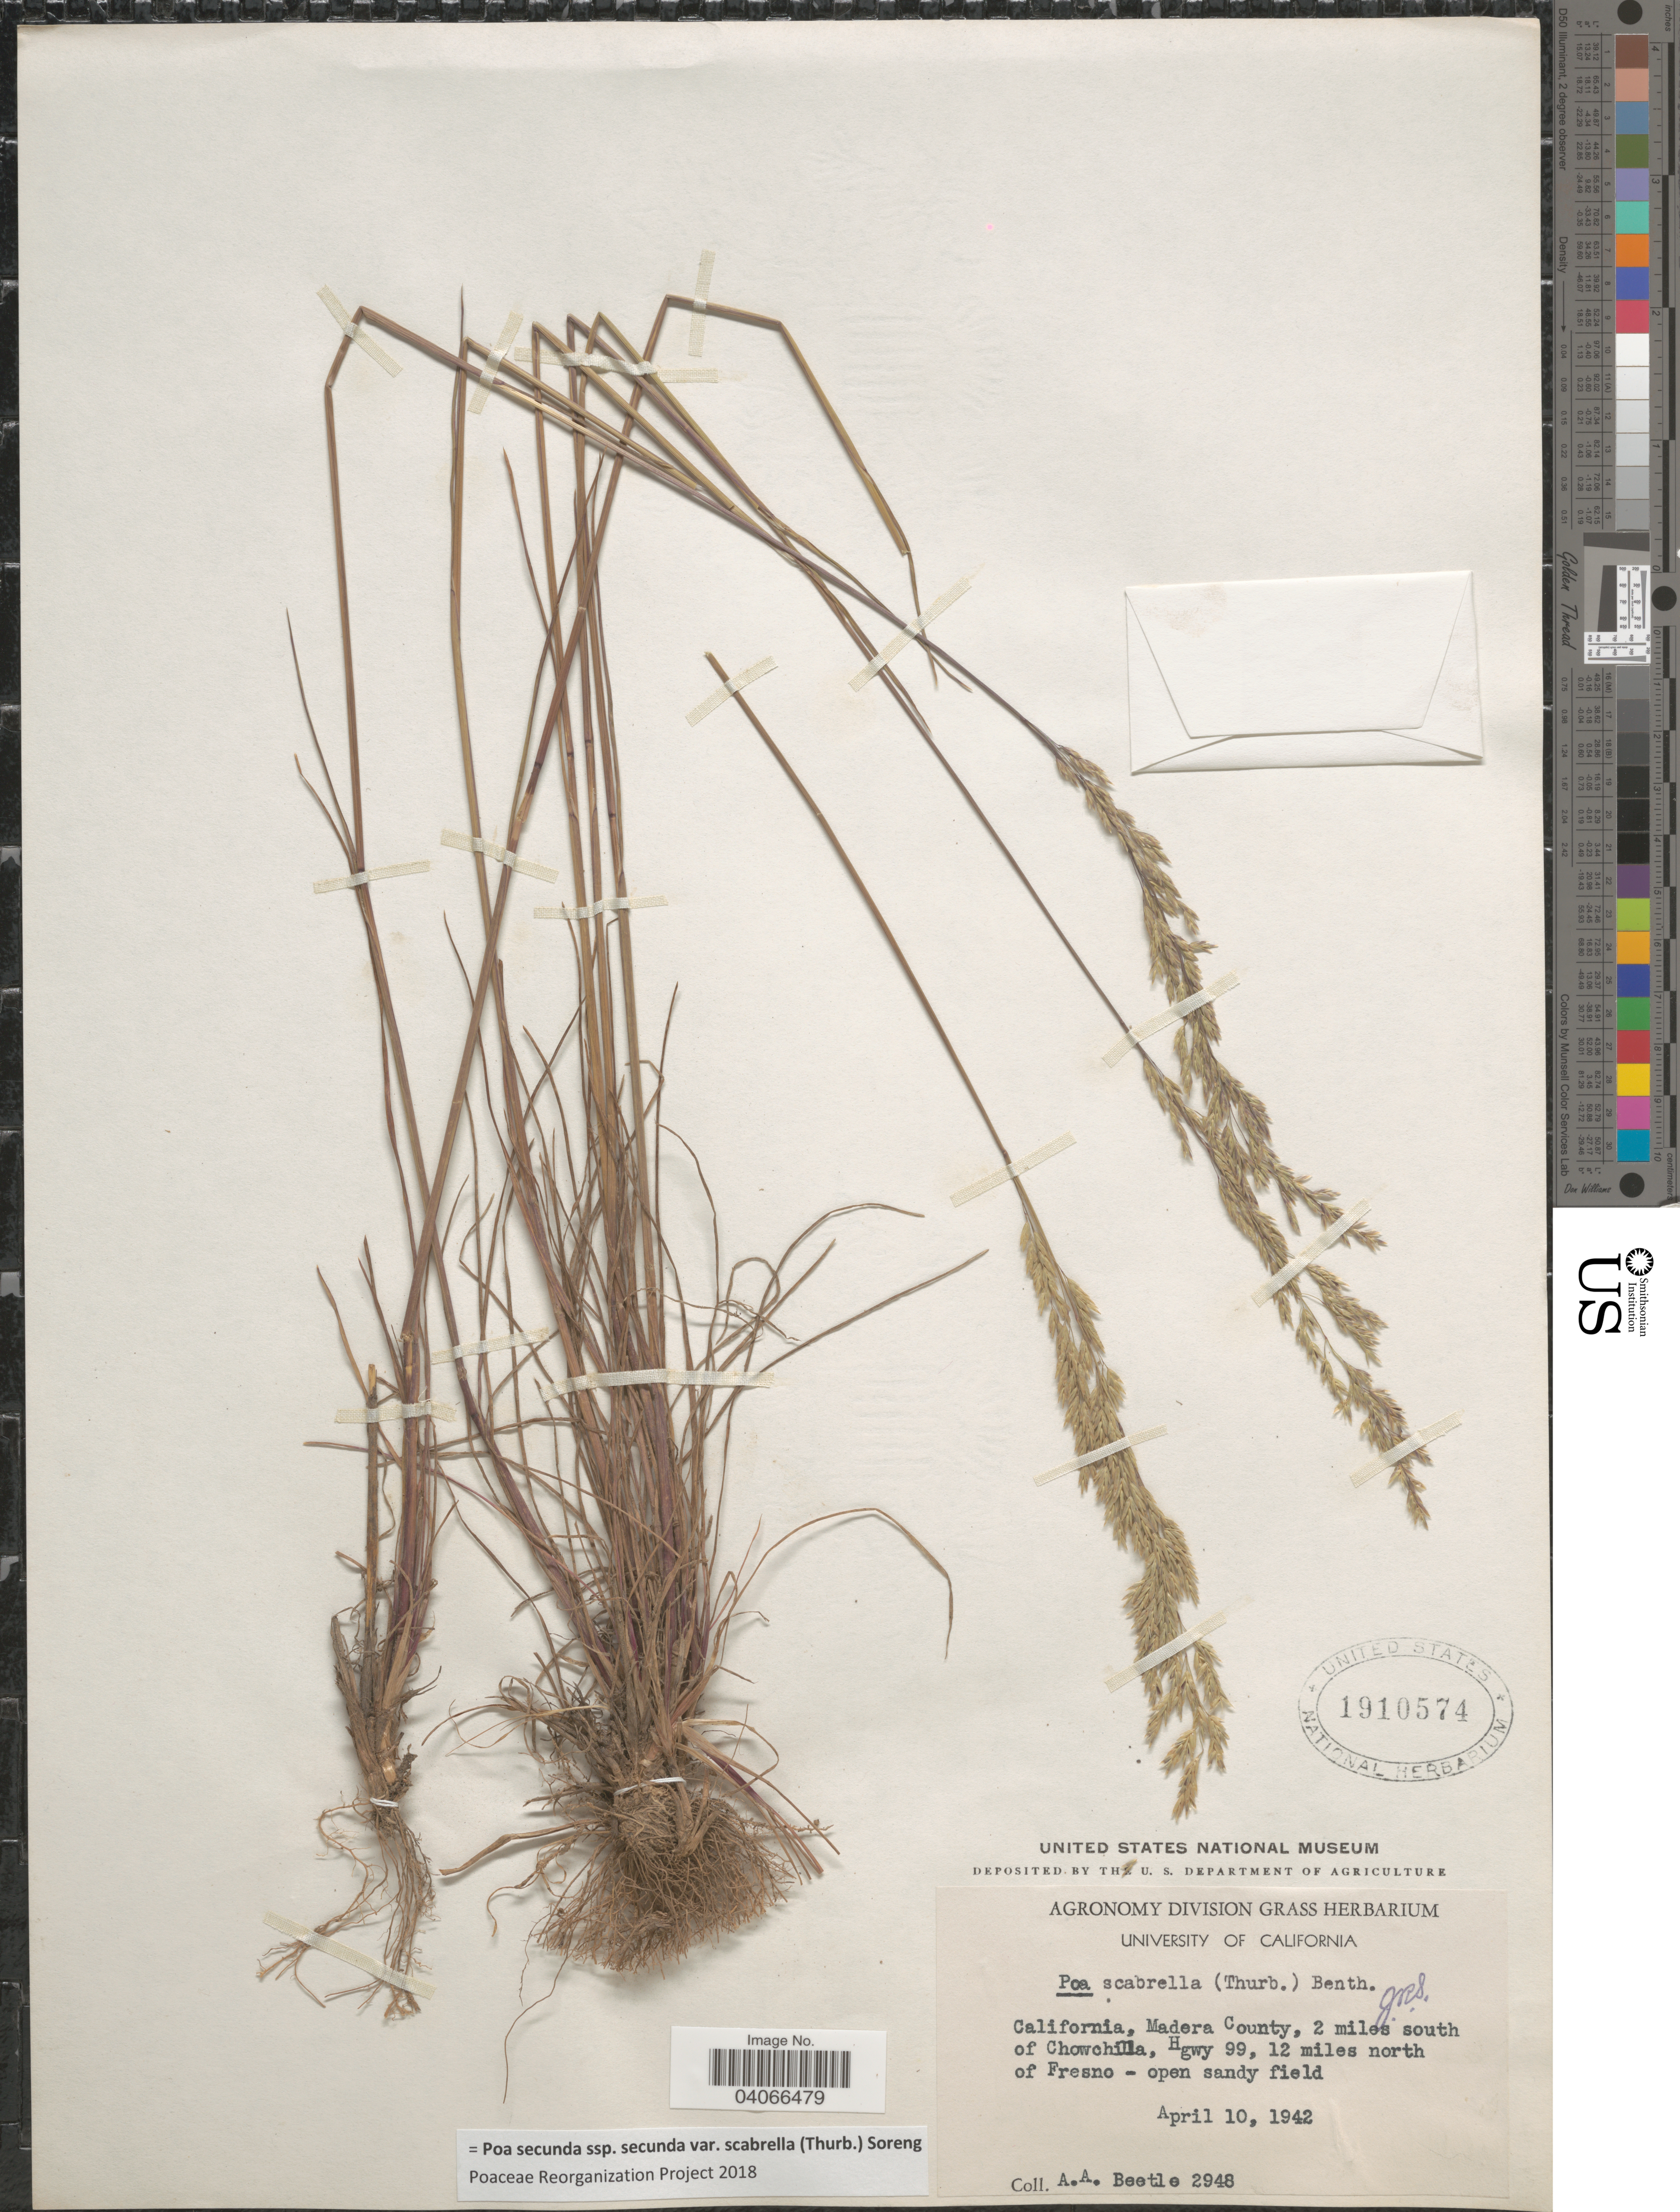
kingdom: Plantae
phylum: Tracheophyta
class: Liliopsida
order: Poales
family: Poaceae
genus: Poa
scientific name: Poa secunda subsp. secunda var. scabrella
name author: (Thurb.) Soreng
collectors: A. A. Beetle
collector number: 2948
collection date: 1942-04-10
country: United States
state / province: California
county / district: Madera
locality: Madera County, 2 miles south of Chowchilla, Hgwy 99, 12 miles north of Fresno.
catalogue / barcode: US 1910574